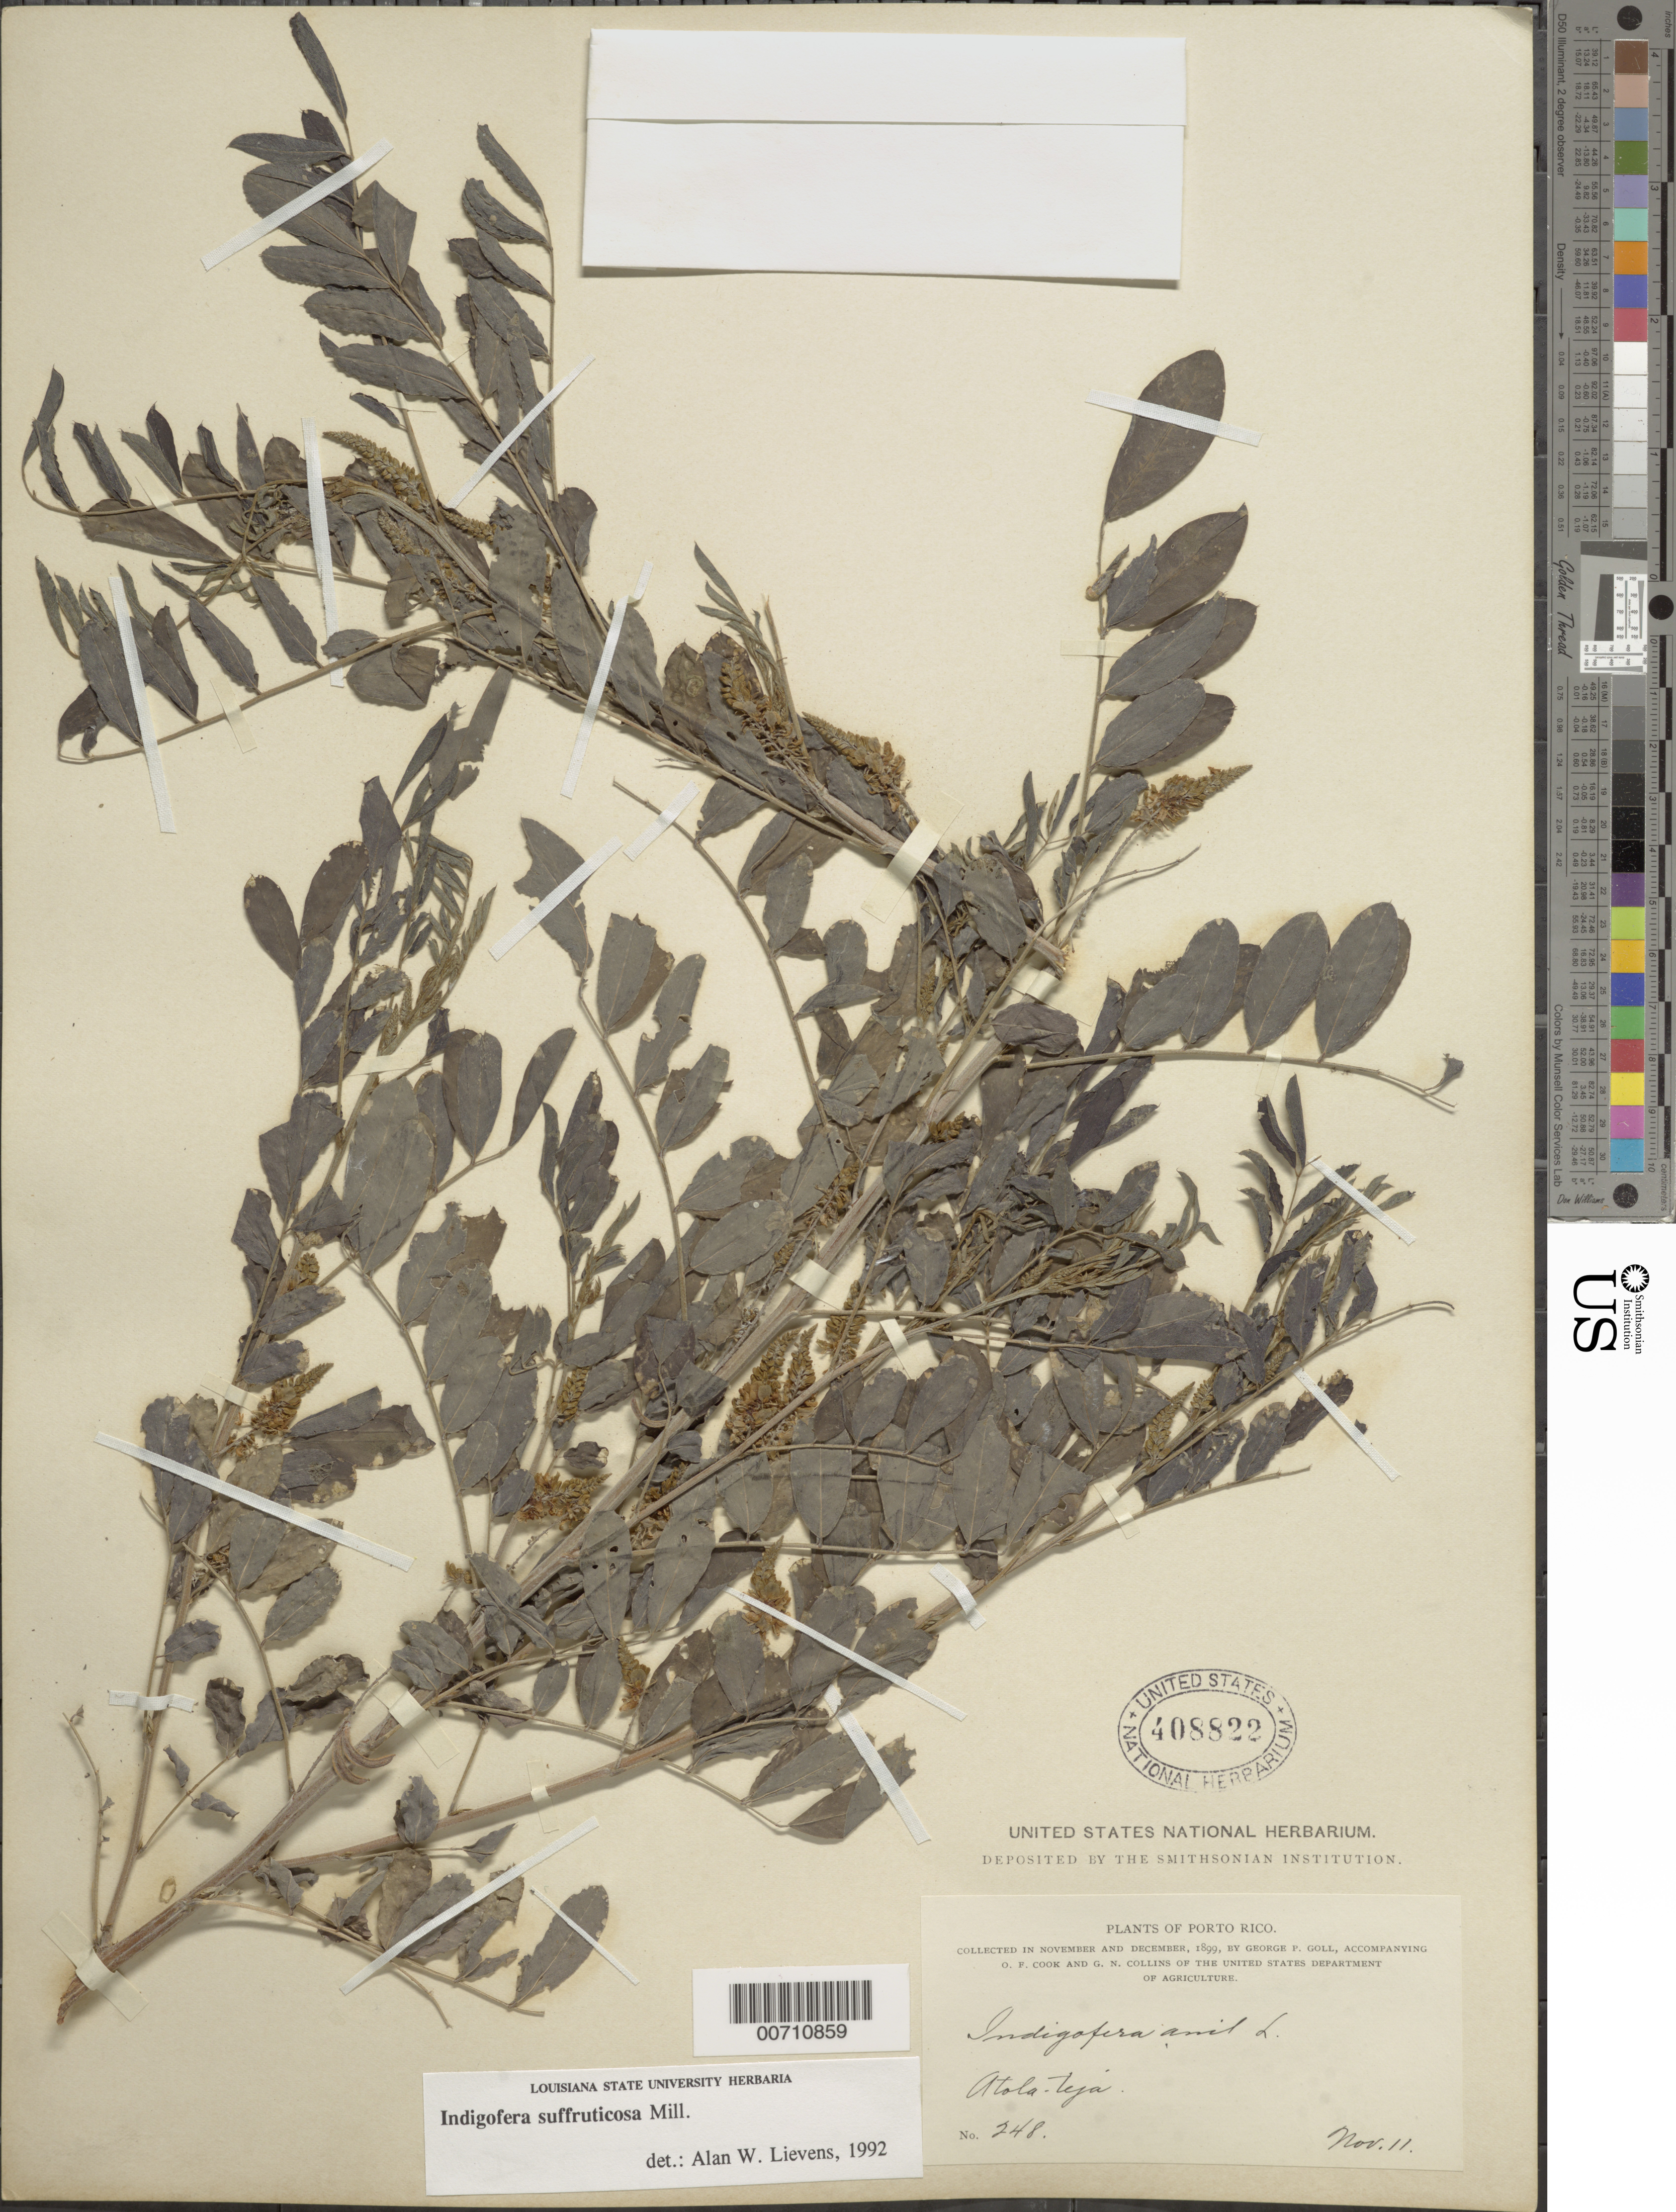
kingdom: Plantae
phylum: Tracheophyta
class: Magnoliopsida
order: Fabales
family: Fabaceae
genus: Indigofera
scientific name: Indigofera suffruticosa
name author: Mill.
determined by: Lievens, A. W., (LSU), Louisiana State University Herbarium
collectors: G. Goll, O. F. Cook & G. Collins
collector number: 248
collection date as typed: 11 Nov 1899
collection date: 1899-11-11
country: Puerto Rico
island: Greater Antilles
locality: Atola-teja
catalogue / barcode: US 408822